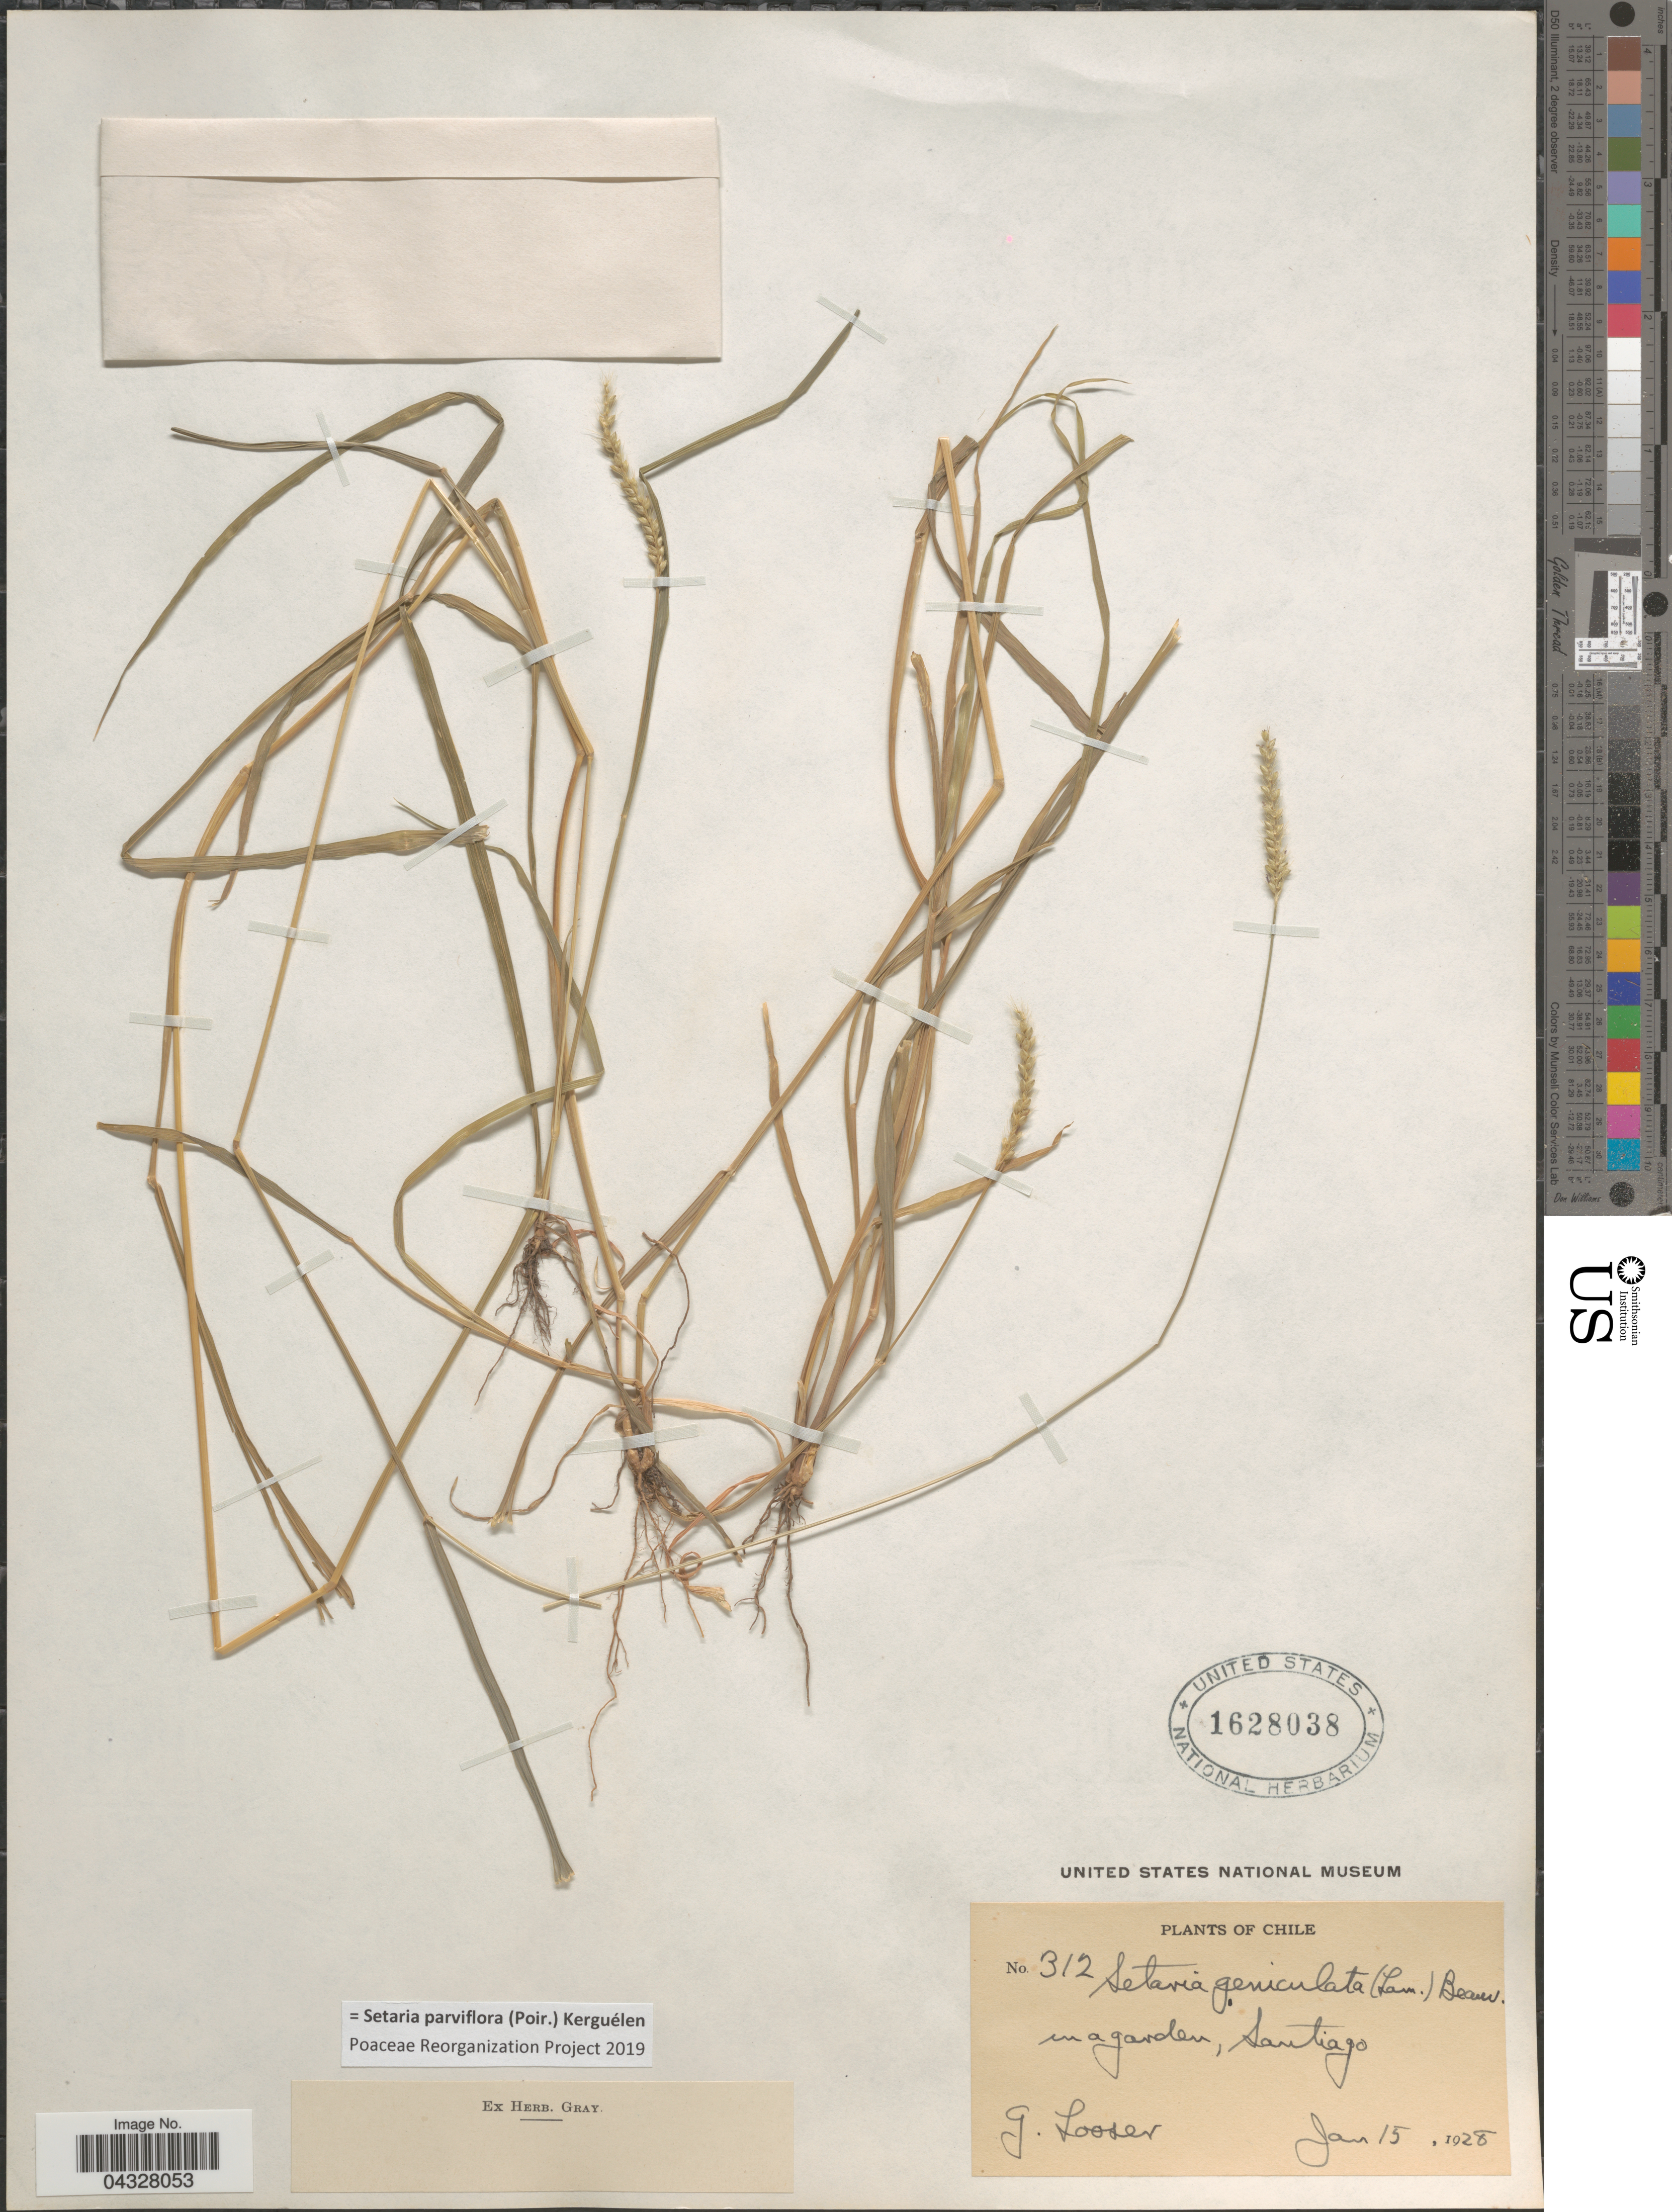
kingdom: Plantae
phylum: Tracheophyta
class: Liliopsida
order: Poales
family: Poaceae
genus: Setaria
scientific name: Setaria parviflora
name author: (Poir.) Kerguélen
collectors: G. Looser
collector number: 312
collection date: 1928-01-15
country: Chile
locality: In a garden, Santiago.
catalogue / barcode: US 1628038